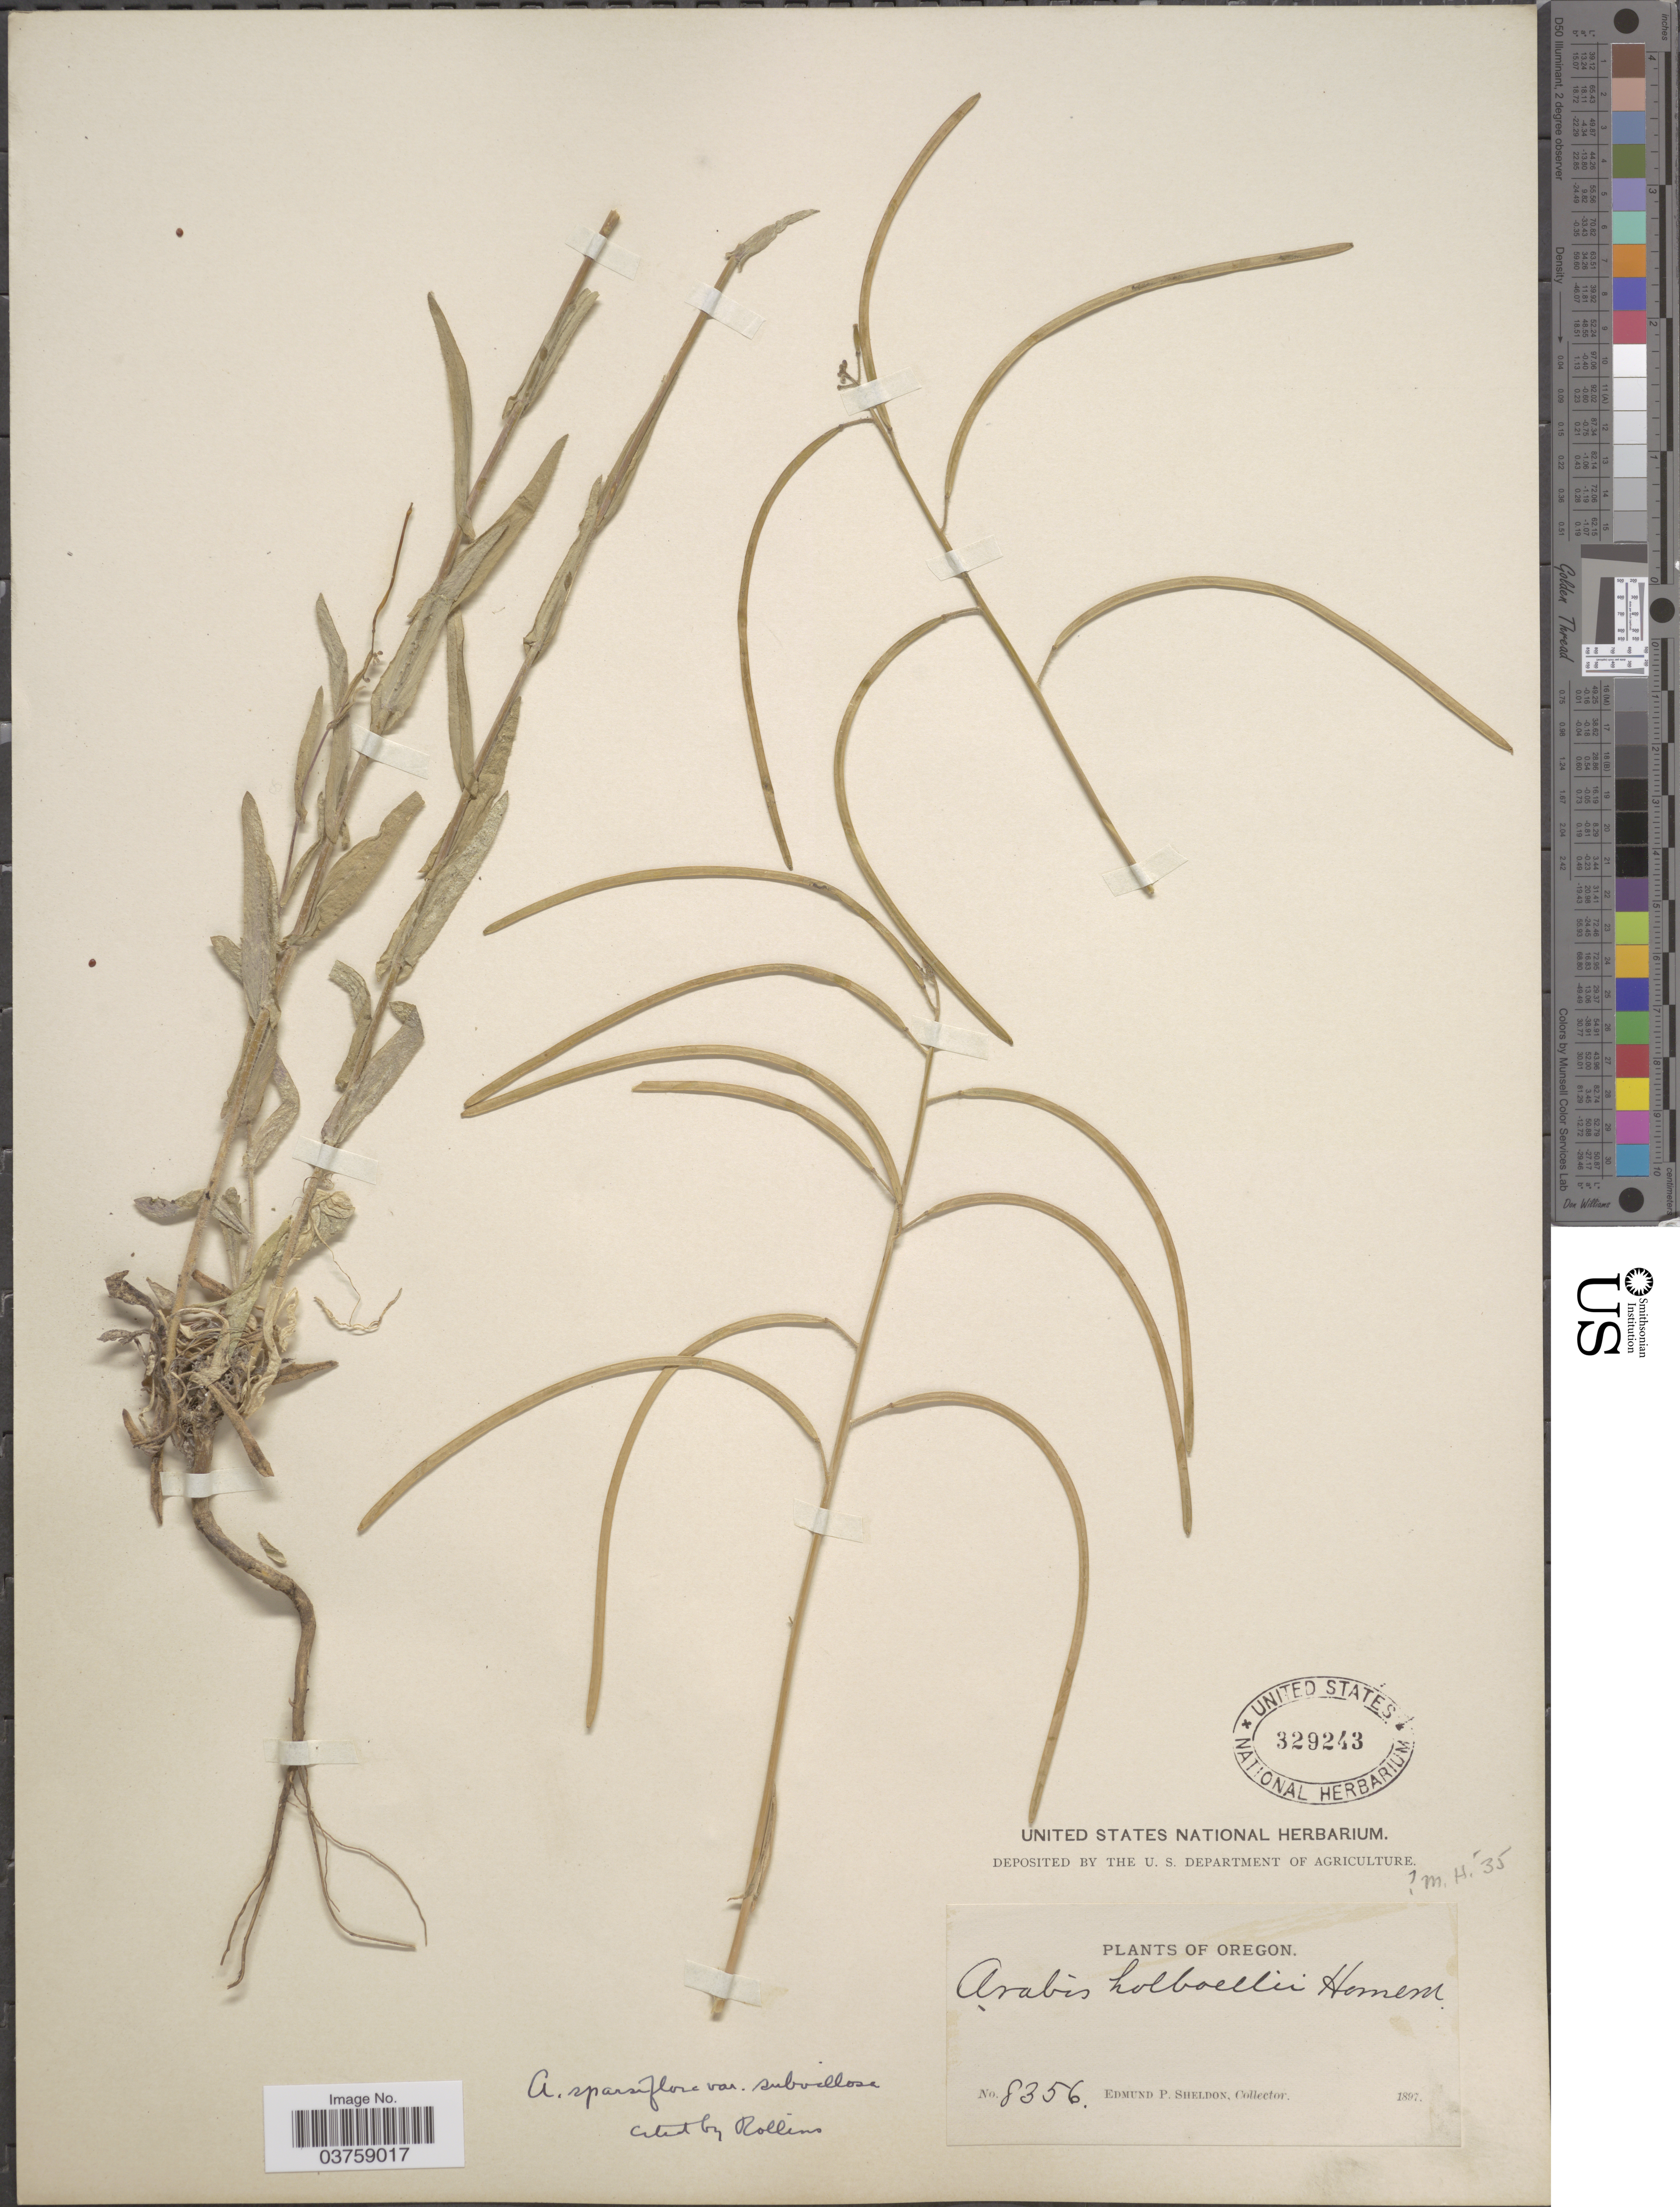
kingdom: Plantae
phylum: Tracheophyta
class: Magnoliopsida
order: Brassicales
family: Brassicaceae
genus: Arabis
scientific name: Arabis sparsiflora var. subvillosa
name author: (S. Watson) Rollins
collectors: E. P. Sheldon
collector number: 8356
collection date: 1897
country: United States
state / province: Oregon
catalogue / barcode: US 329243